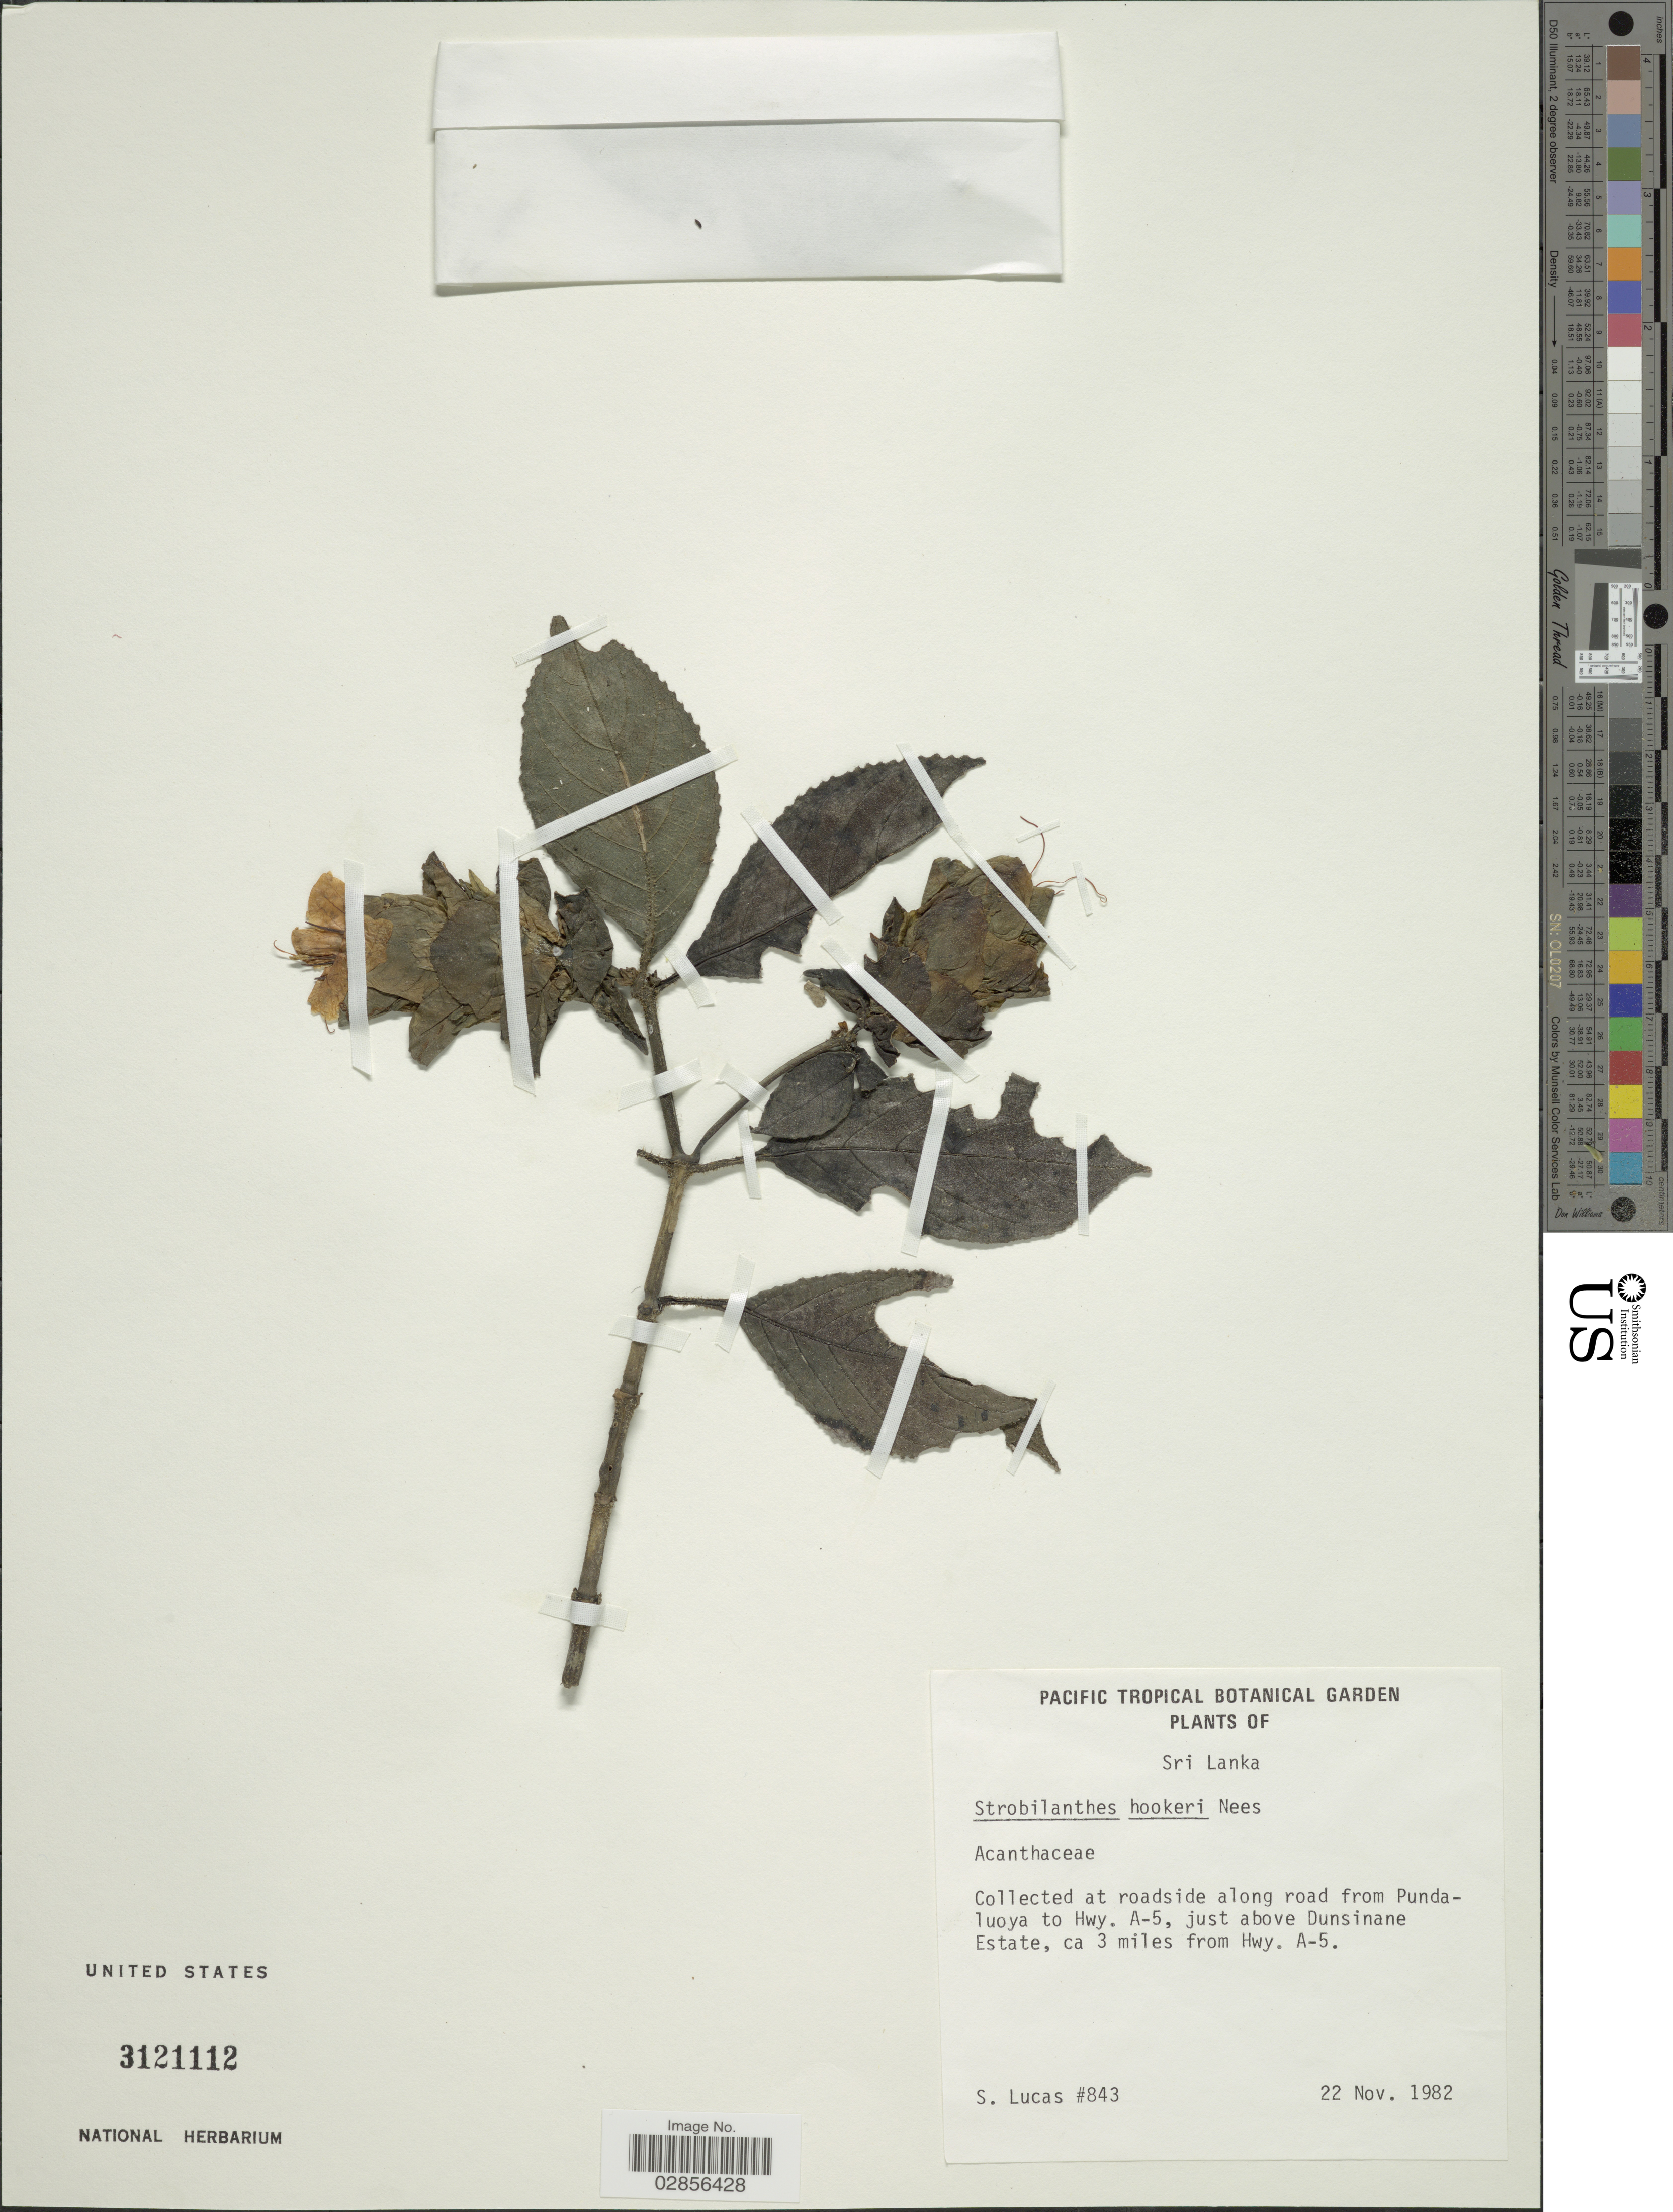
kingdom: Plantae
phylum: Tracheophyta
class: Magnoliopsida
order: Lamiales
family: Acanthaceae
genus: Strobilanthes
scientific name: Strobilanthes hookeri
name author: Nees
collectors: S. Lucas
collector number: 843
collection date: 1982-11-22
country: Sri Lanka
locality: At roadside along road from Pundaluoya to Hwy. A-5, just above Dunsinane Estate, ca 3 miles from Hwy. A-5.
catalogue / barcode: US 3121112